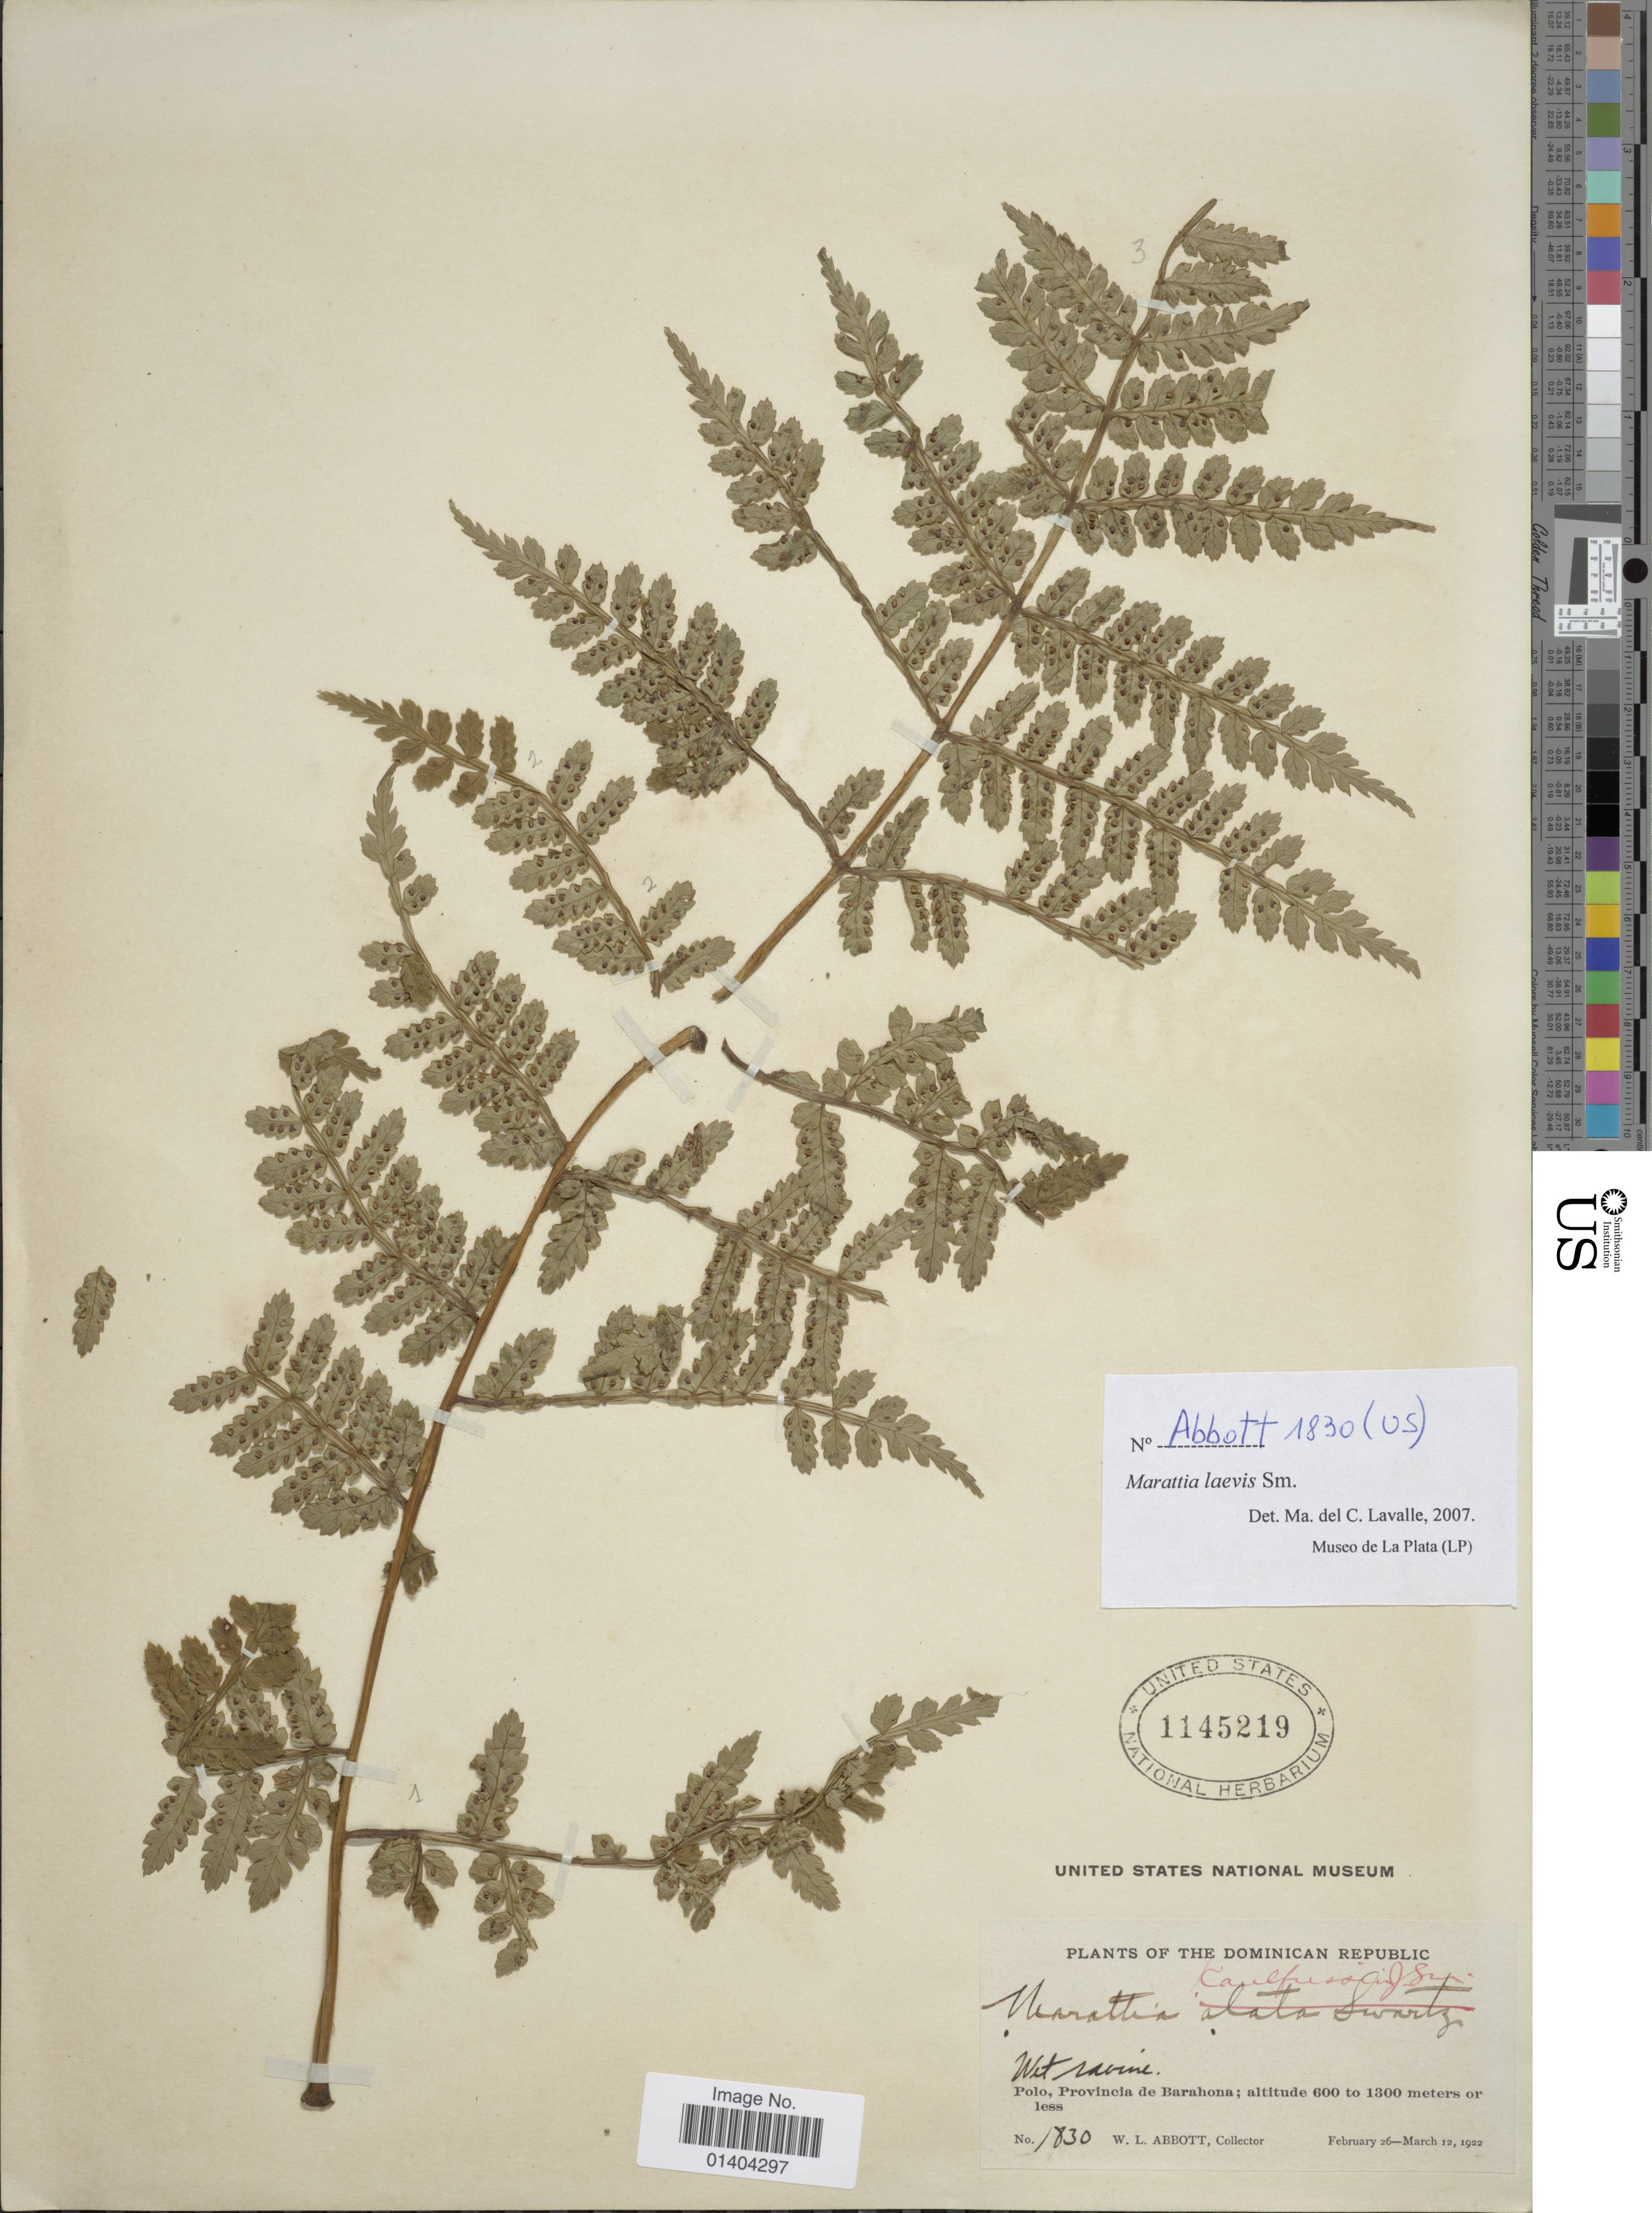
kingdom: Plantae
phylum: Tracheophyta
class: Polypodiopsida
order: Marattiales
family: Marattiaceae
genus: Marattia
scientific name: Marattia laevis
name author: Sm.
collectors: W. L. Abbott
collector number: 1830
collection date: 1922-02-26/1922-03-12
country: Dominican Republic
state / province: Barahona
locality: Polo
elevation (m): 600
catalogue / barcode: US 1145219